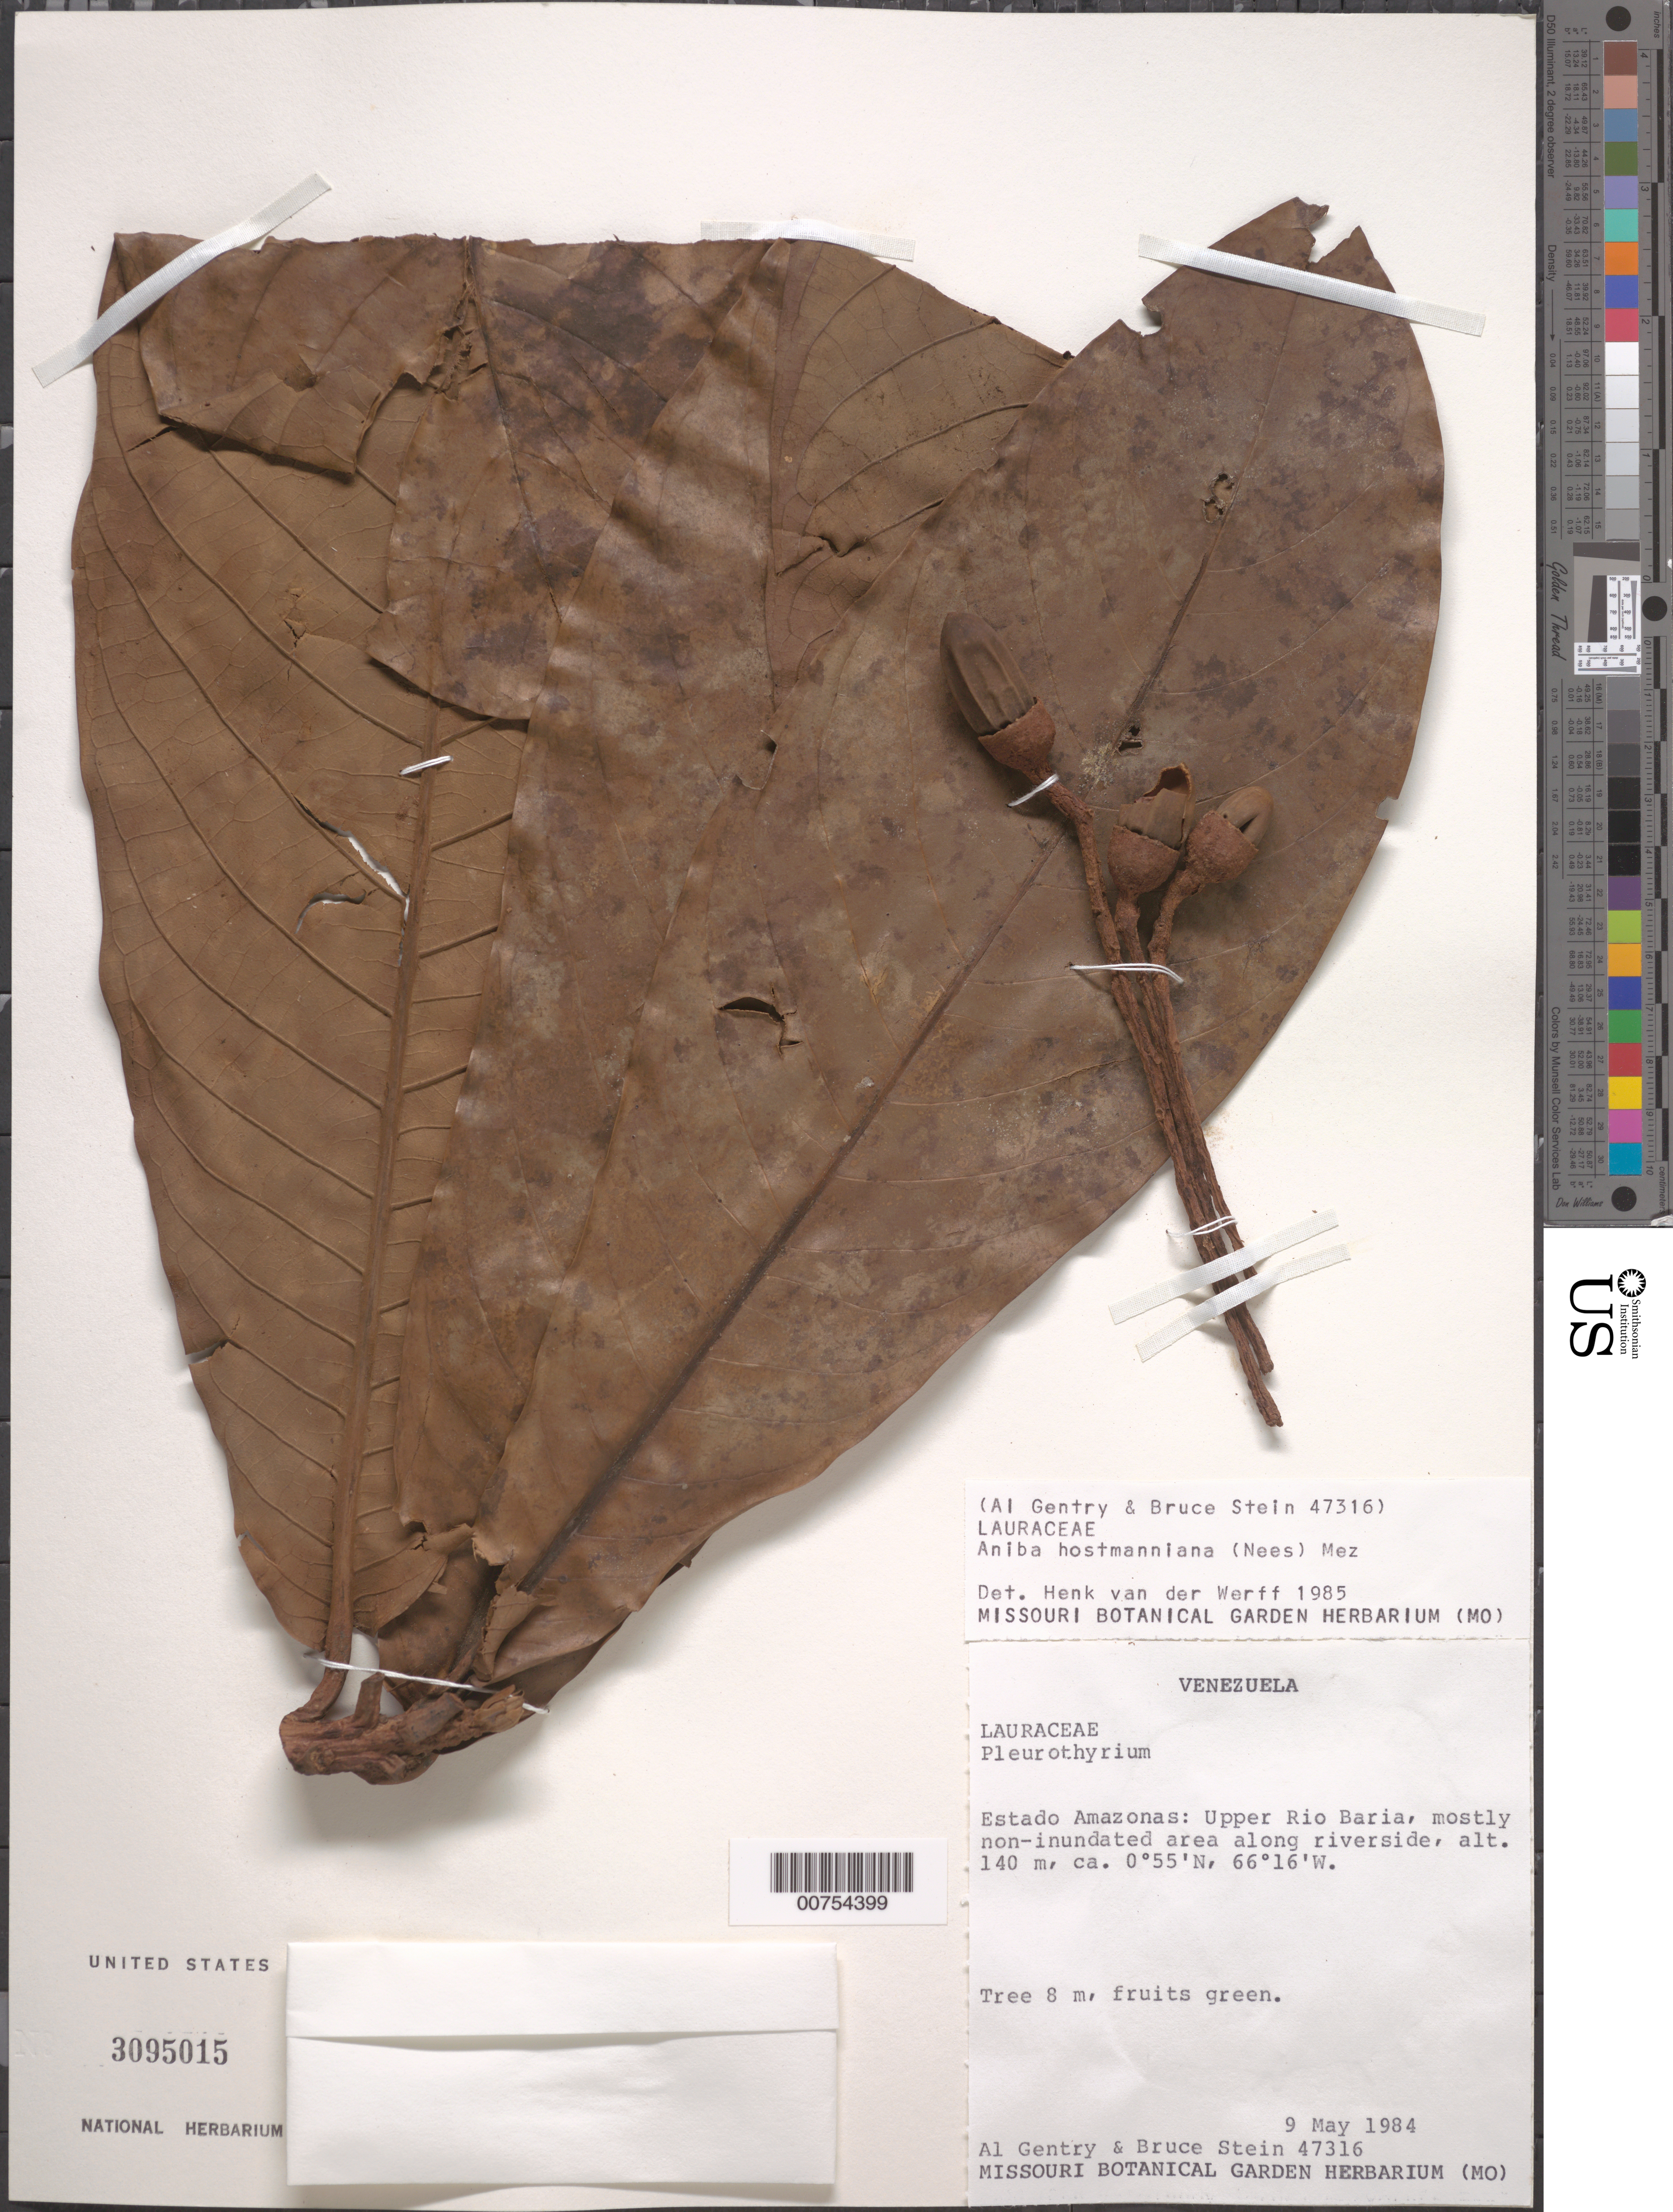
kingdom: Plantae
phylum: Tracheophyta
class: Magnoliopsida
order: Laurales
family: Lauraceae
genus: Aniba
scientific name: Aniba hostmanniana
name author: (Nees) Mez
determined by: van der Werff, H., (MO), Missouri Botanical Garden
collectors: A. H. Gentry & B. Stein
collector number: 47316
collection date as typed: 9-May-84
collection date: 1984-05-09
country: Venezuela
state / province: Amazonas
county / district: Río Negro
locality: Río Baria, upper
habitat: Mostly non-inundated area along riverside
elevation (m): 140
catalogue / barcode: US 3095015